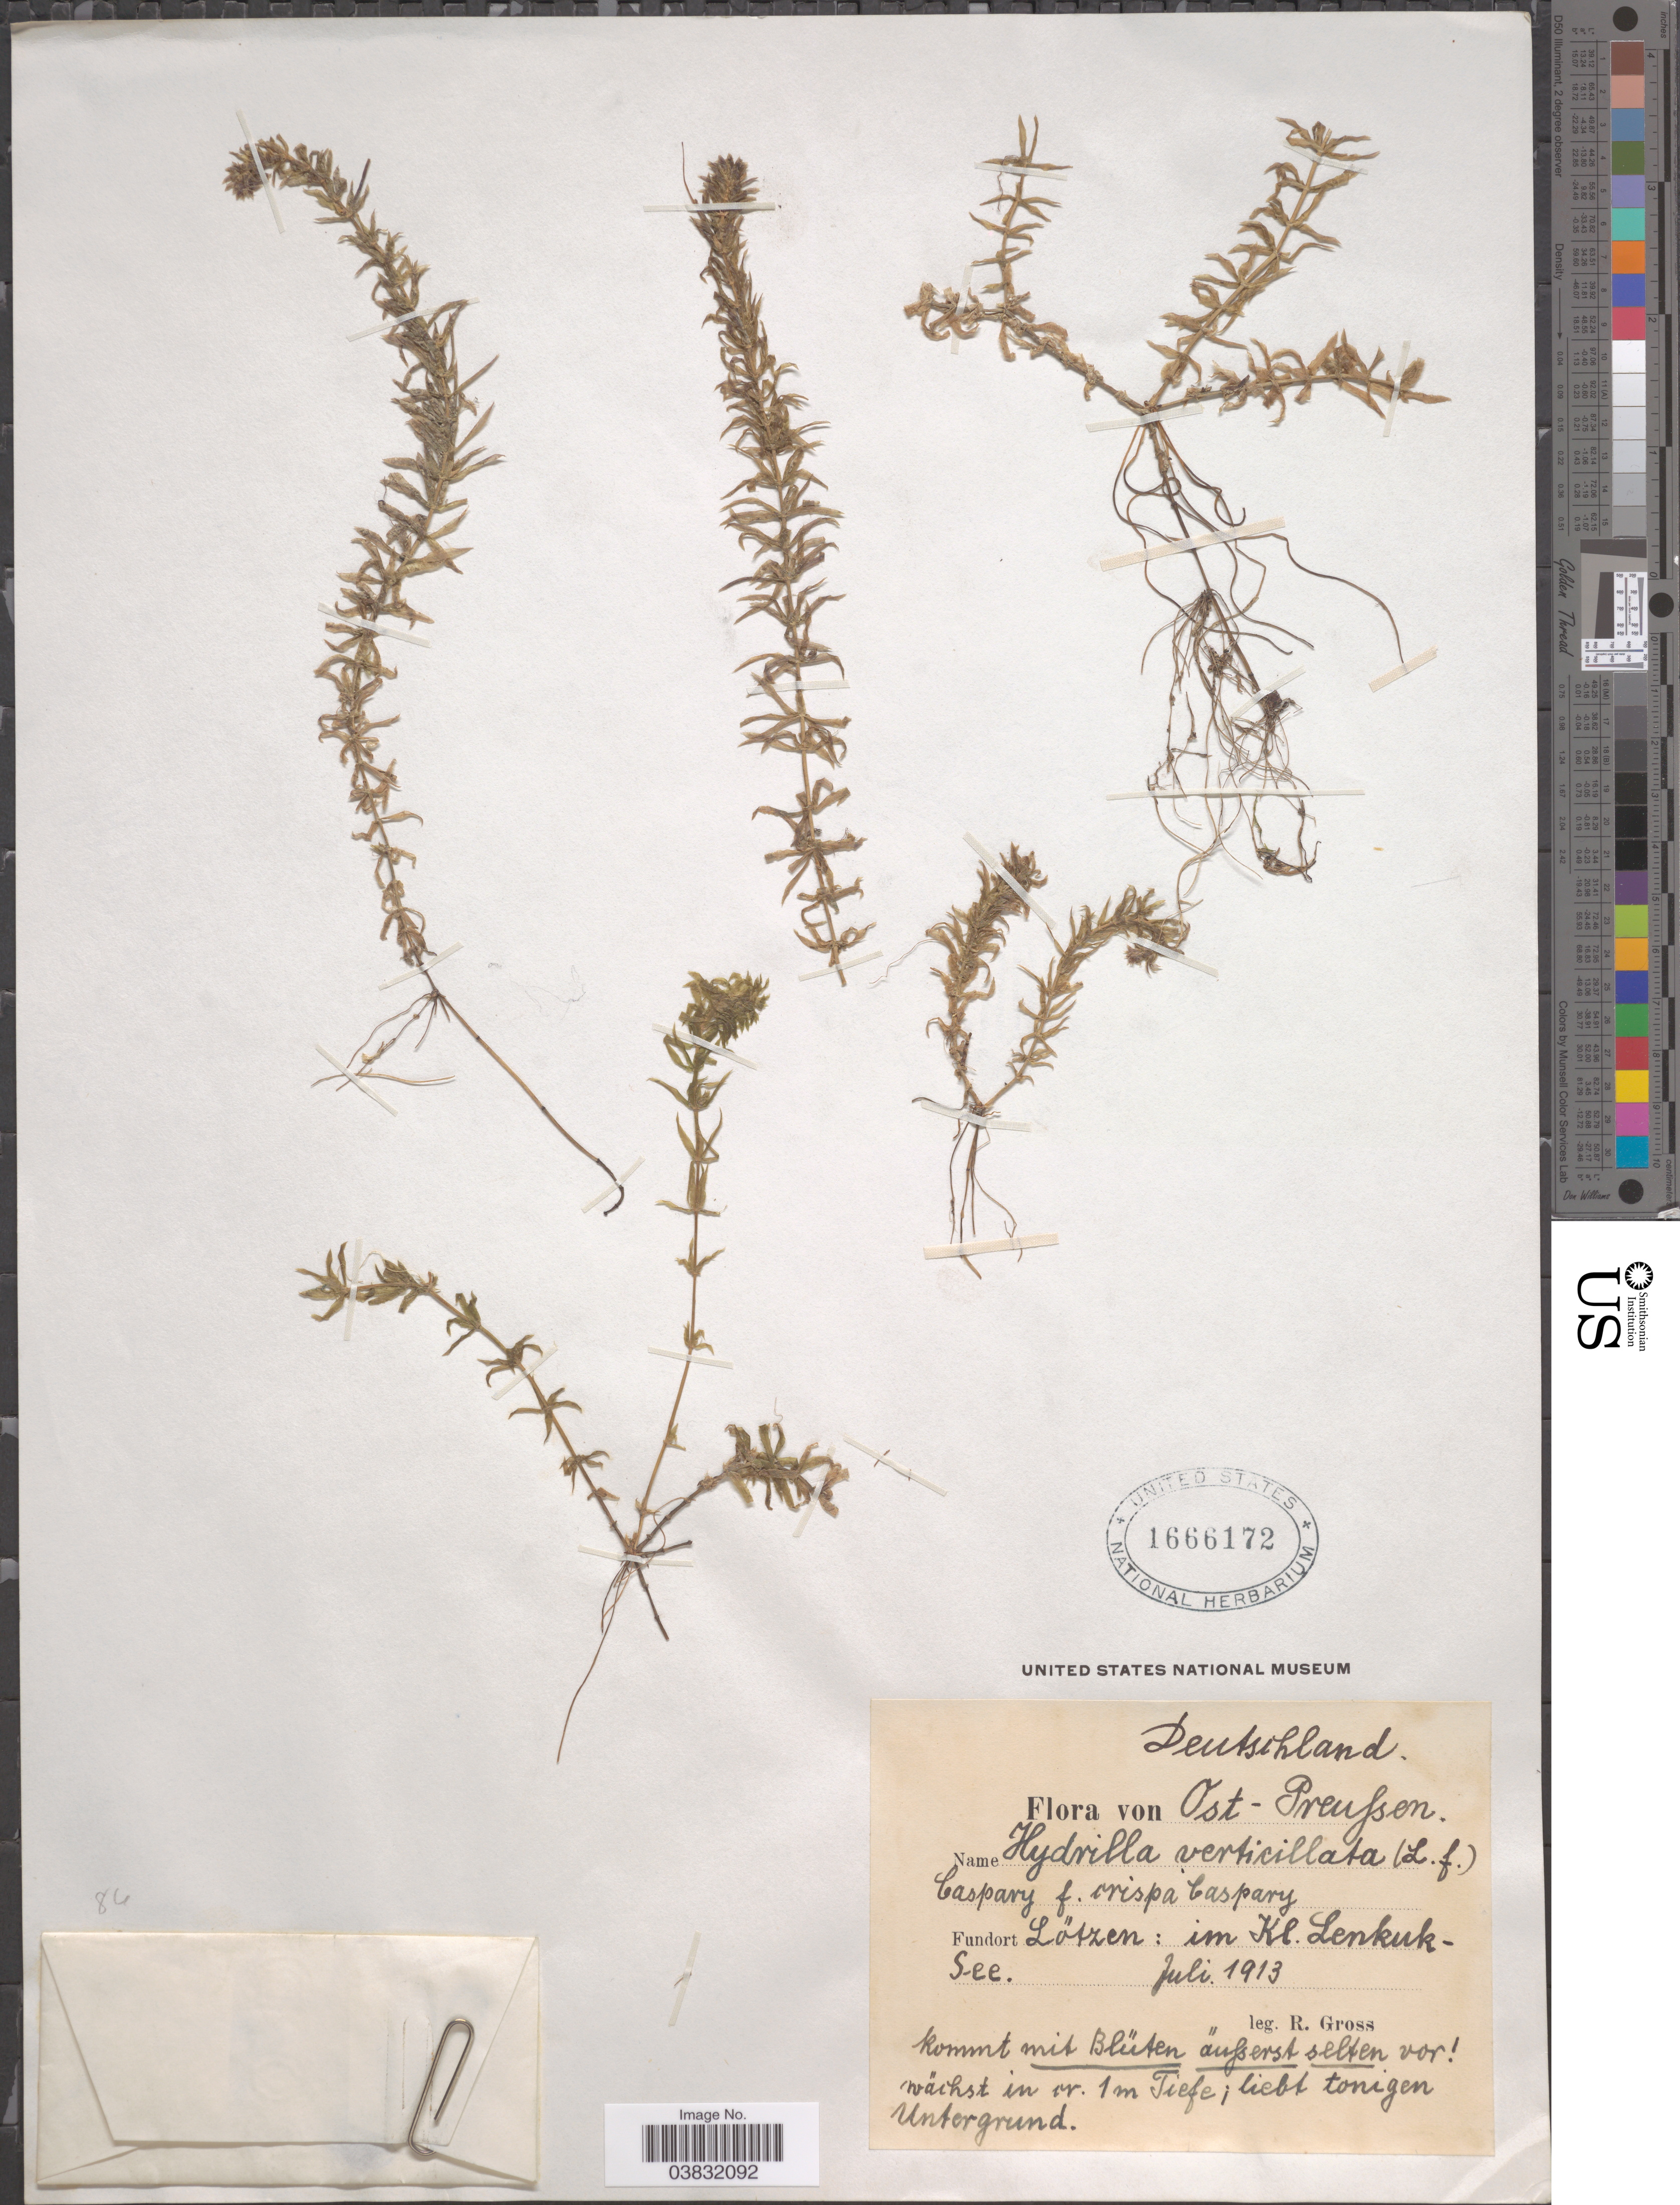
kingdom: Plantae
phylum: Tracheophyta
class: Liliopsida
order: Alismatales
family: Hydrocharitaceae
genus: Hydrilla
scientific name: Hydrilla verticillata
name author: (L. f.) Royle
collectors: R. Gross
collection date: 1913-07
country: Germany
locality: Deutschland. Ost-Preufsen. Lötzen: im Kl. Lenkuksee. [interpreted]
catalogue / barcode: US 1666172